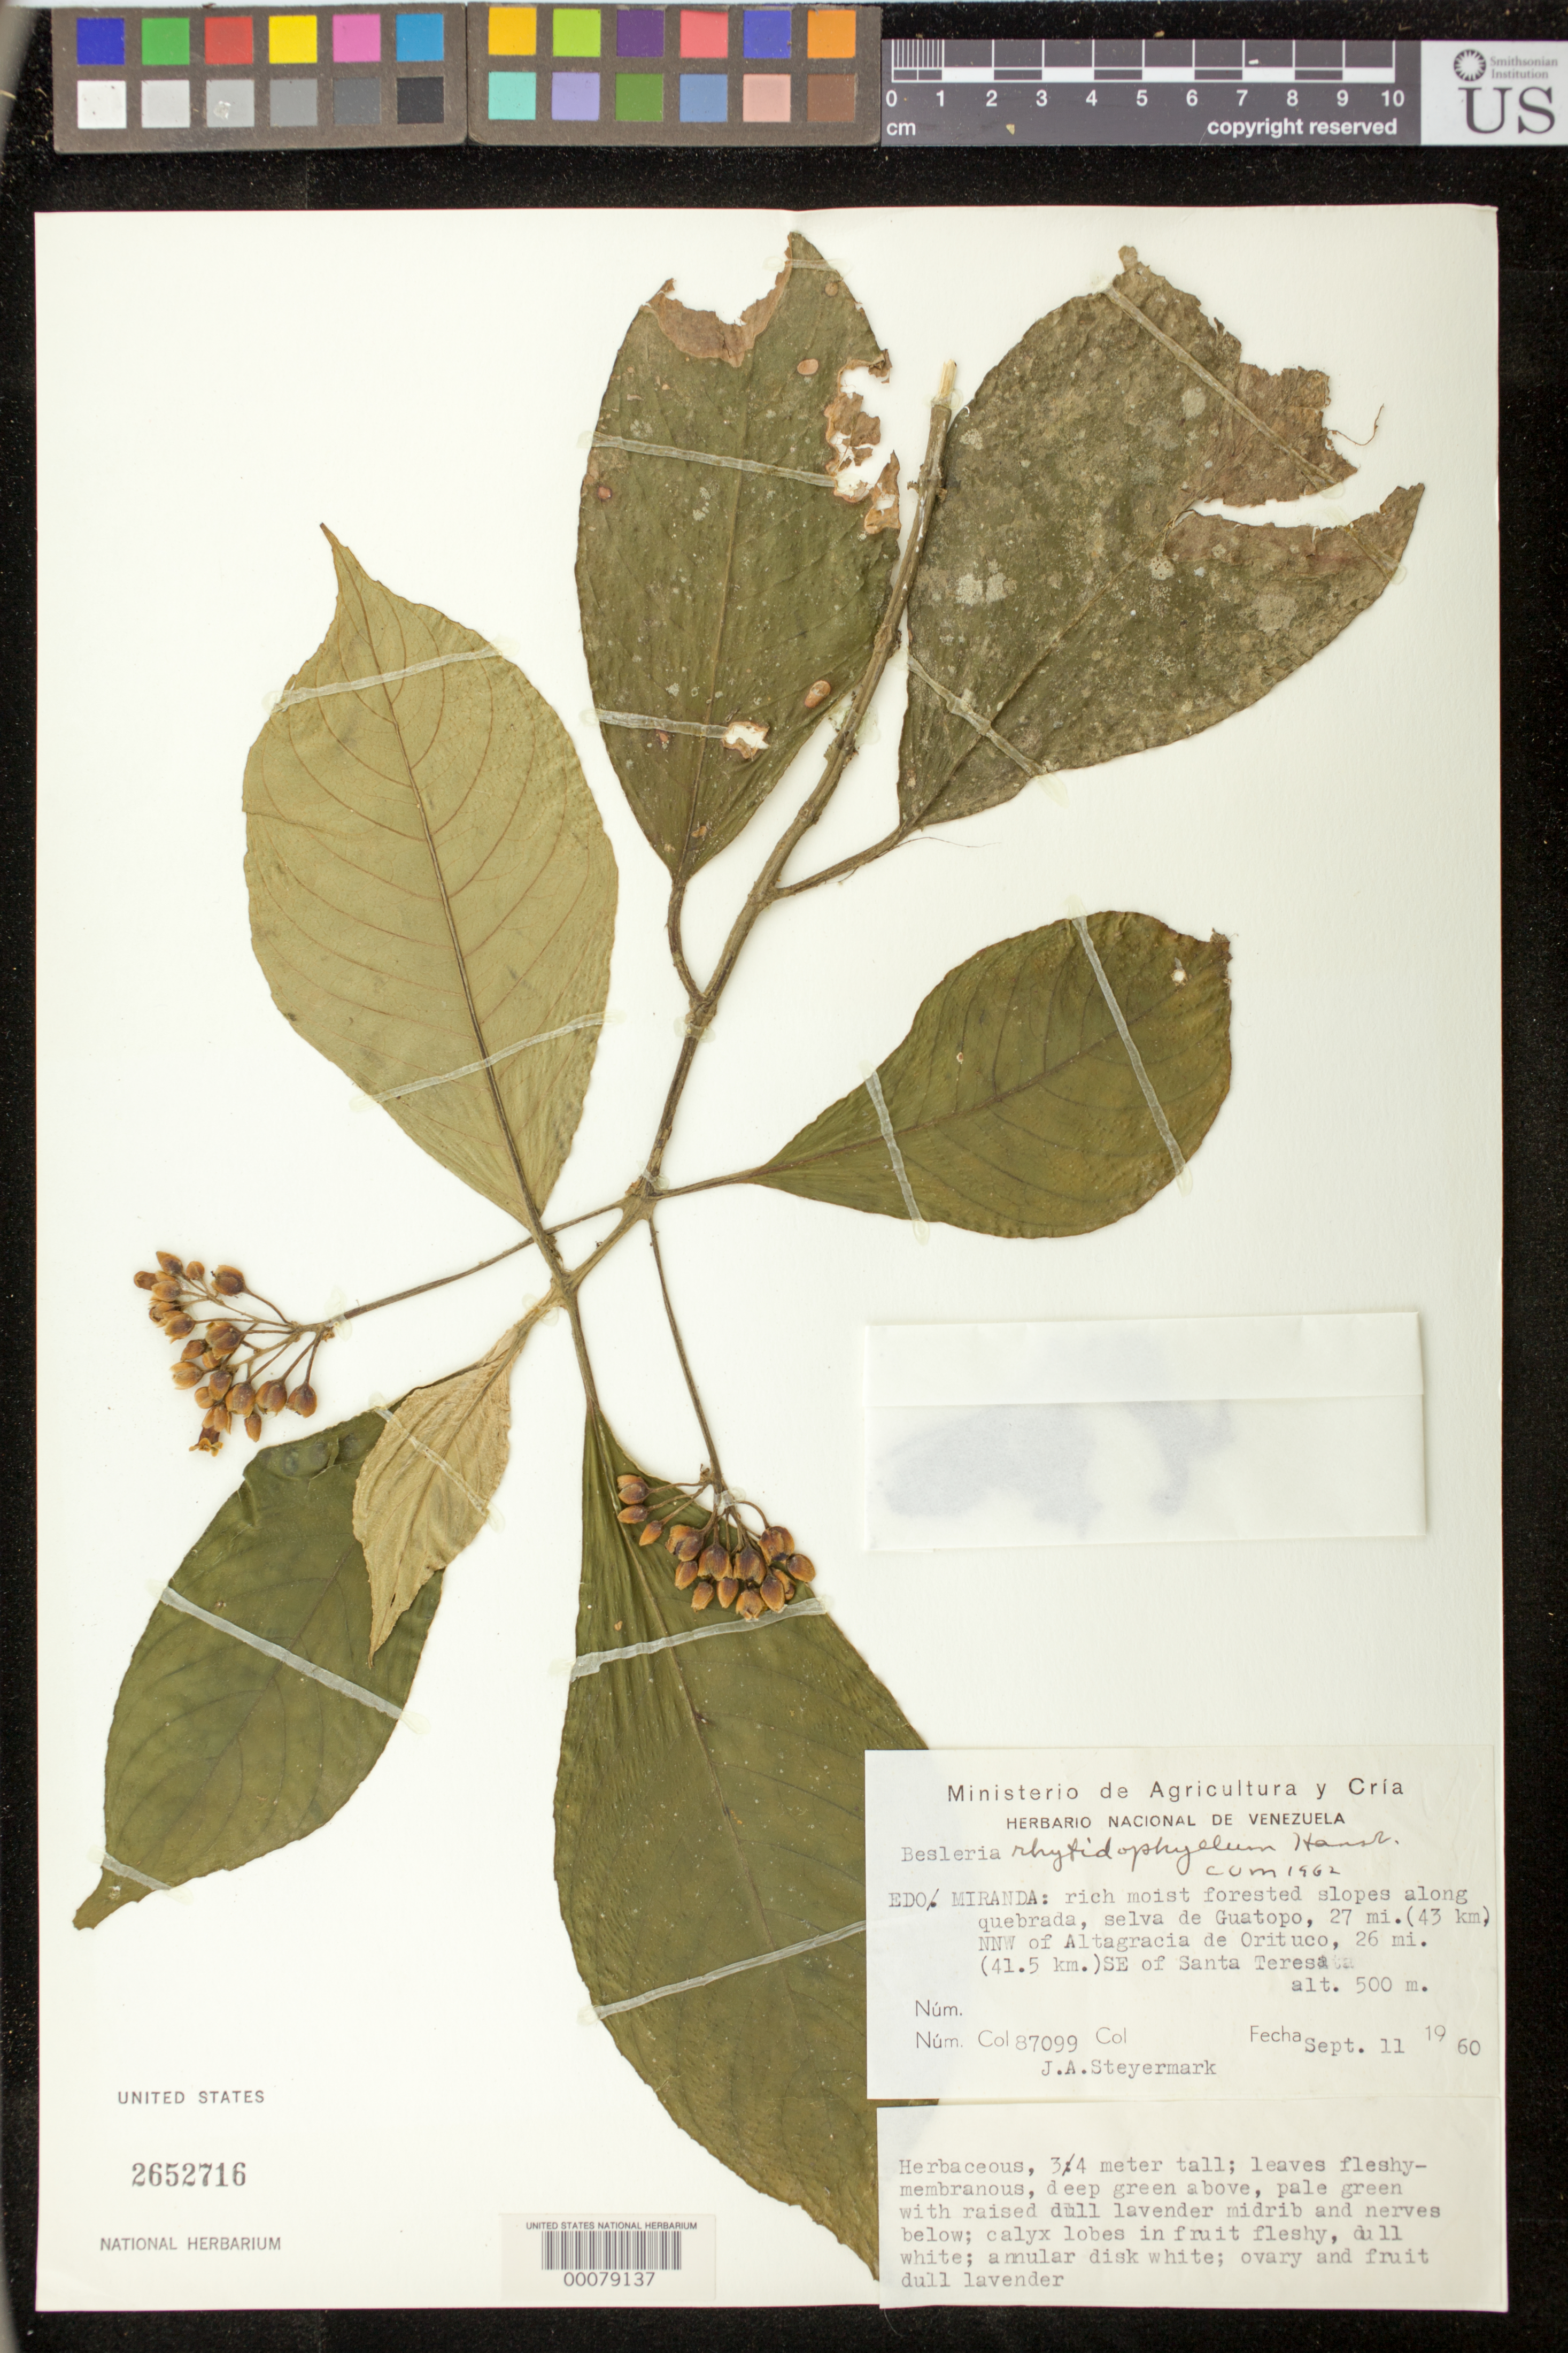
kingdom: Plantae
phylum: Tracheophyta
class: Magnoliopsida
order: Lamiales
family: Gesneriaceae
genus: Besleria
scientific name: Besleria rhytidophyllum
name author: Hanst.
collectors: J. Steyermark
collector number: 87099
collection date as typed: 11 Sep 1960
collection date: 1960-09-11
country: Venezuela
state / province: Miranda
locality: Forest of Guatopo, 27 mi (43 km) NNW of Altagracia de Orituco, 26 mi (41.5 km) SE of Santa Teresa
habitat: Rich moist forested slopes along quebrada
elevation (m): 500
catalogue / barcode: US 2652716